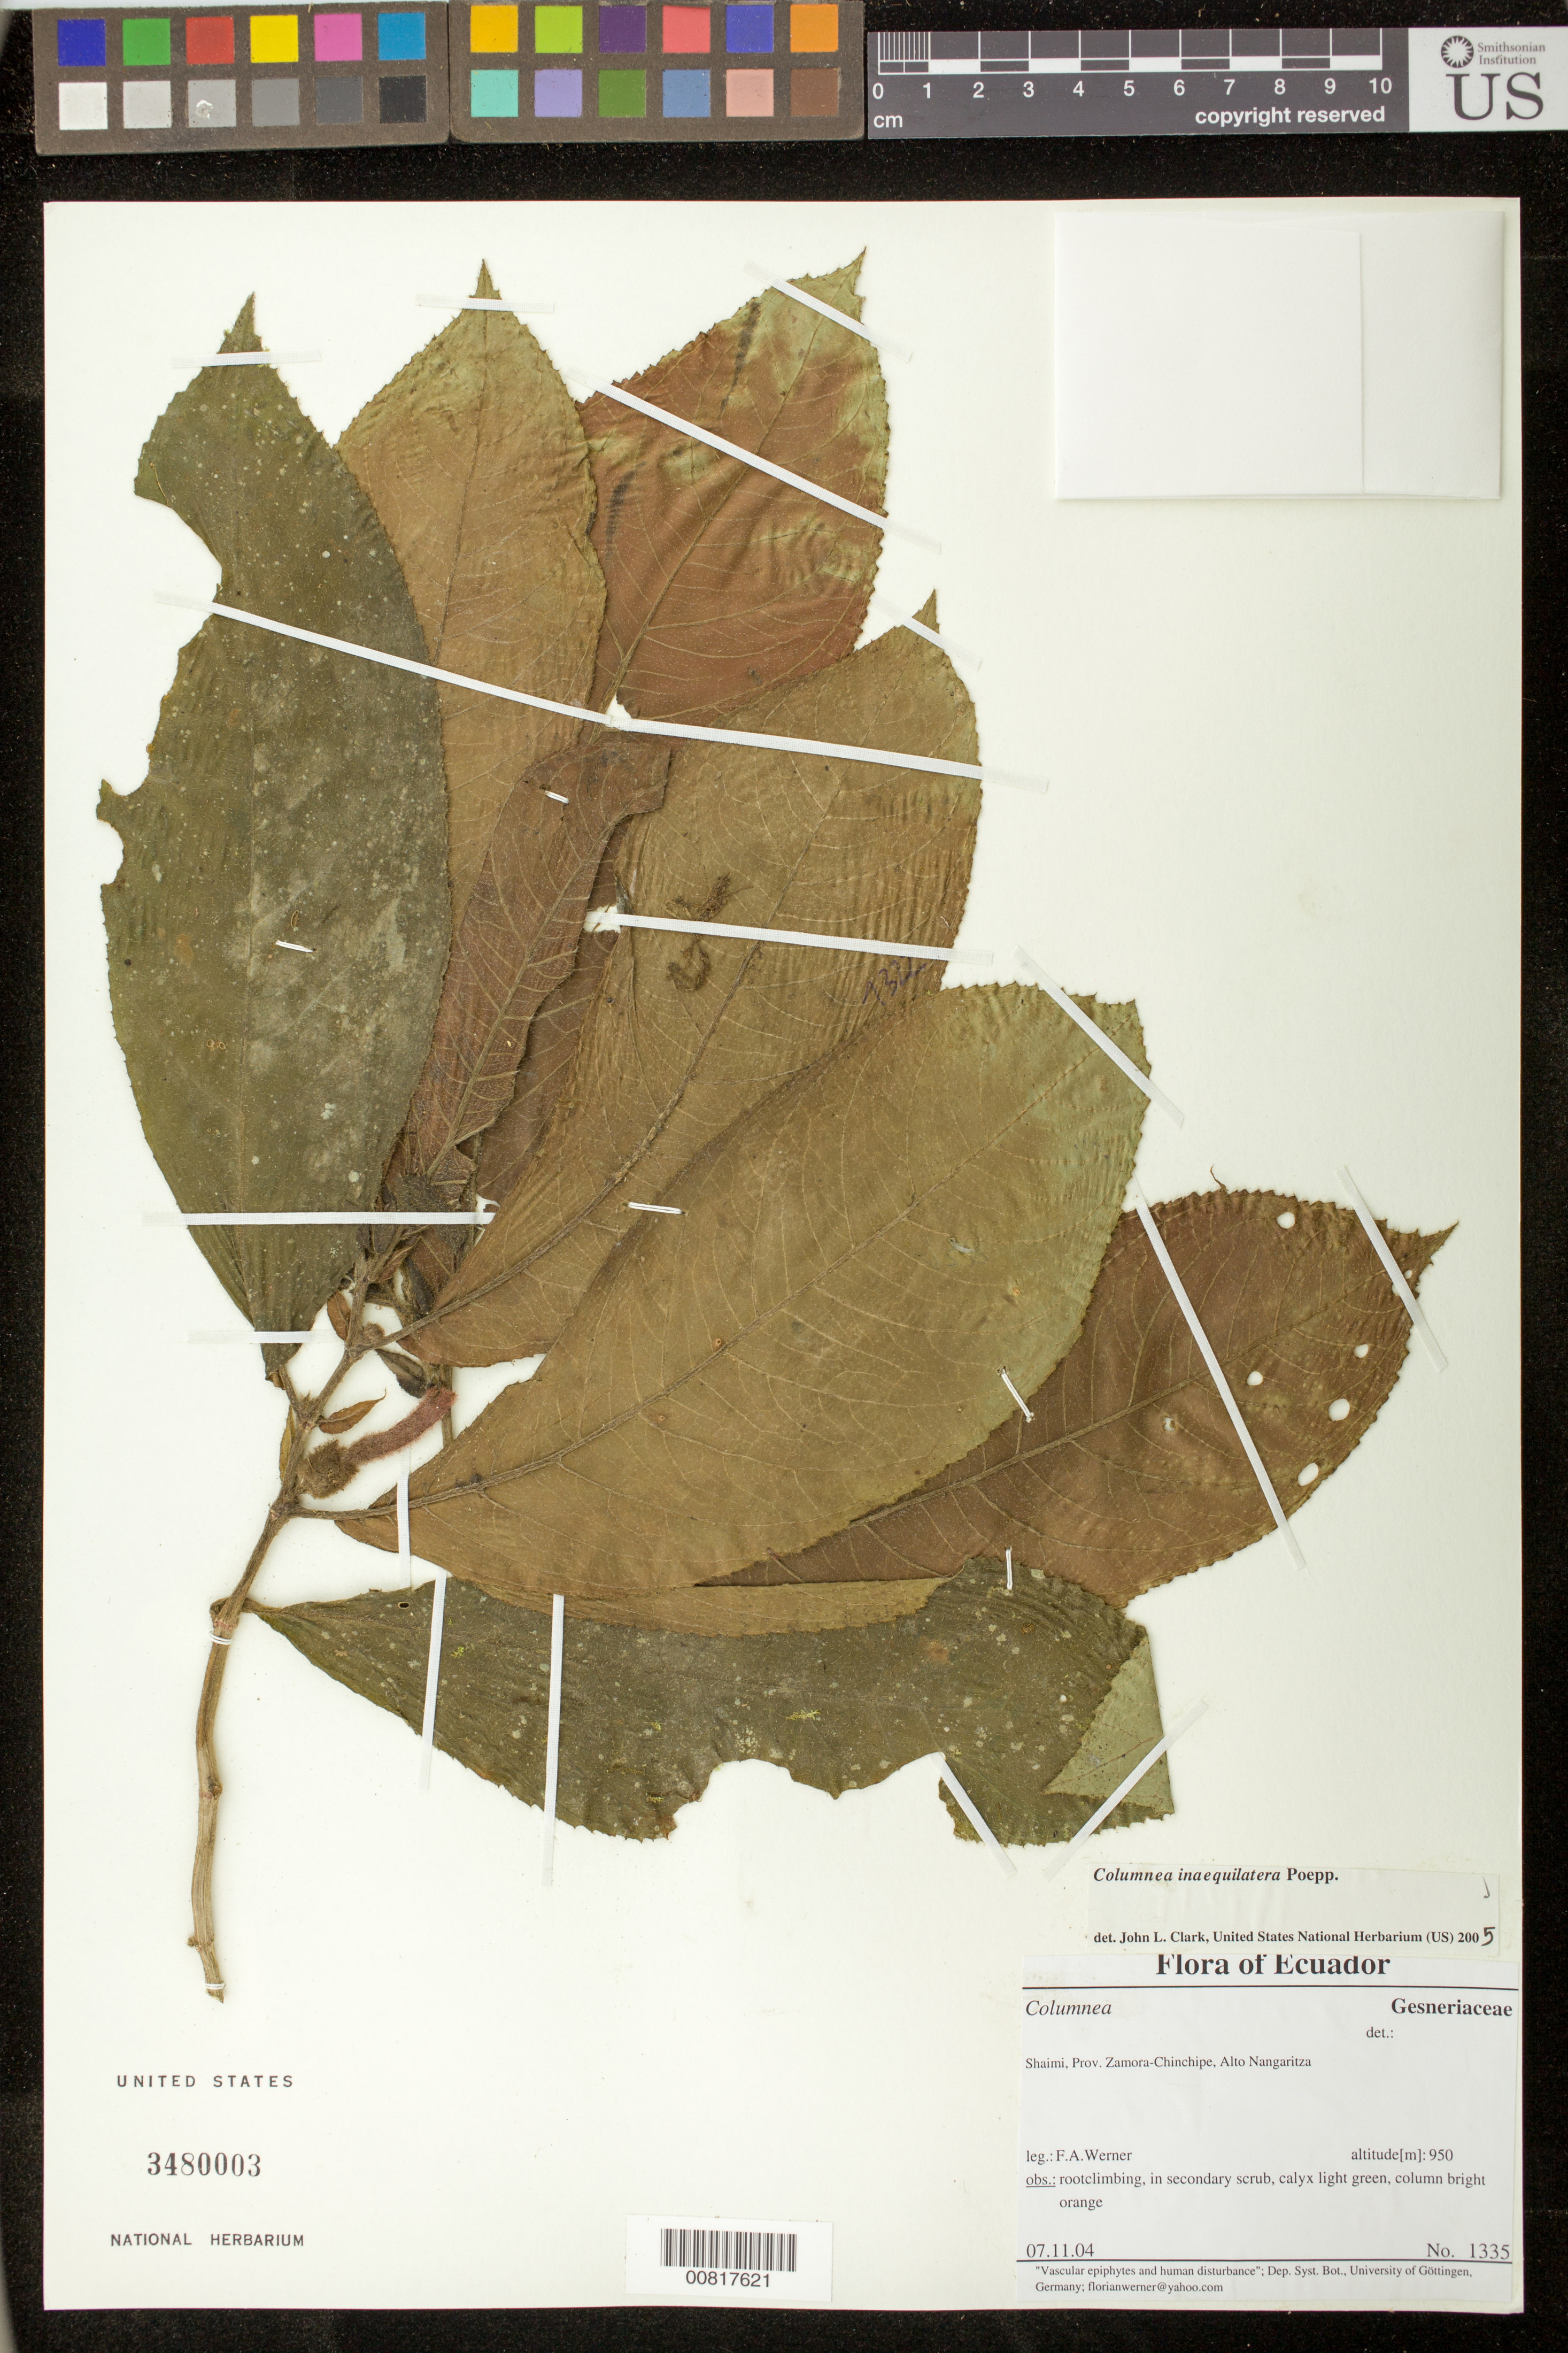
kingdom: Plantae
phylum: Tracheophyta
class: Magnoliopsida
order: Lamiales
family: Gesneriaceae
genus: Columnea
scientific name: Columnea inaequilatera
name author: Poepp.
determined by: Clark, J. L., (SEL), The Marie Selby Botanical Garden (UNITED STATES)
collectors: F. Werner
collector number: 1335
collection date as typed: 07 Nov 2004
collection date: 2004-11-07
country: Ecuador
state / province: Zamora-Chinchipe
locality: Shaimi, Prov. Zamora-Chinchipe, Alto Nangaritza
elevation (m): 950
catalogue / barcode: US 3480003